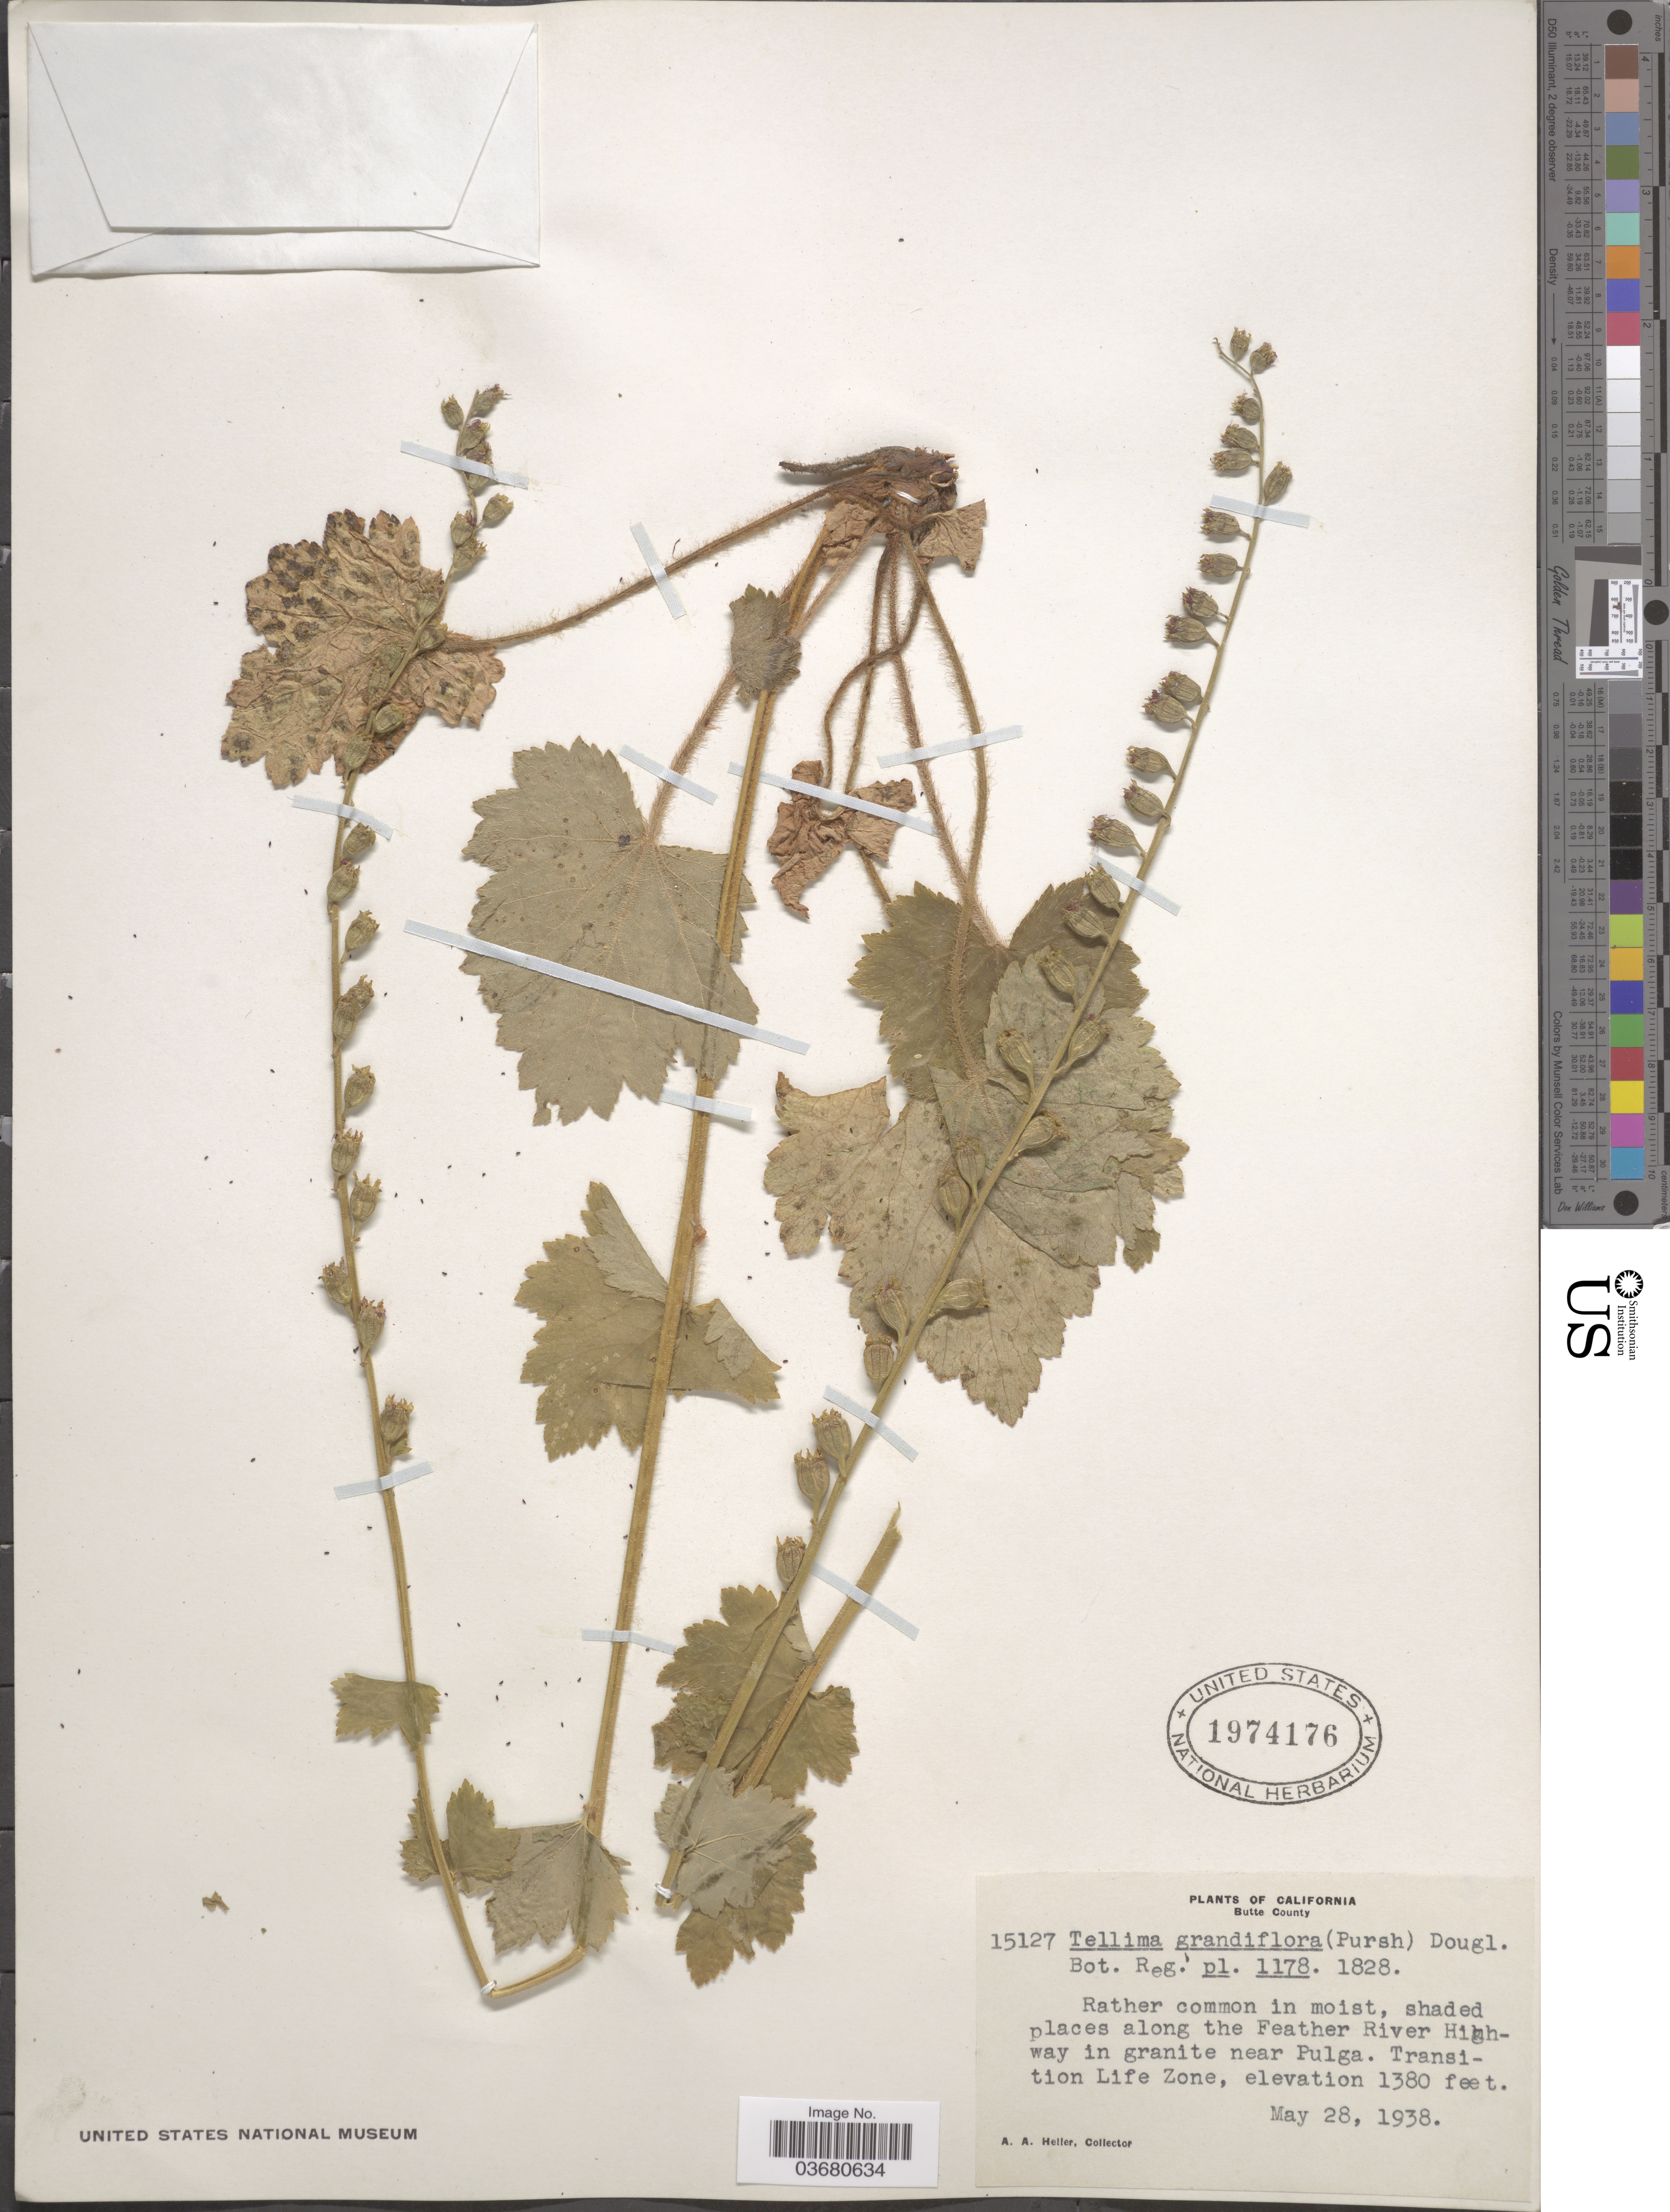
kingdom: Plantae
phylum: Tracheophyta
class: Magnoliopsida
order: Saxifragales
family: Saxifragaceae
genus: Tellima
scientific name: Tellima grandiflora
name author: (Pursh) Douglas ex Lindl.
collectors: A. A. Heller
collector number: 15127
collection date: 1938-05-28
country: United States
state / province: California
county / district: Butte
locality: Butte County. Rather common in moist, shaded places along the Feather River Highway in granite near Pulga. Transition Life Zone.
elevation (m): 421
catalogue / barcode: US 1974176